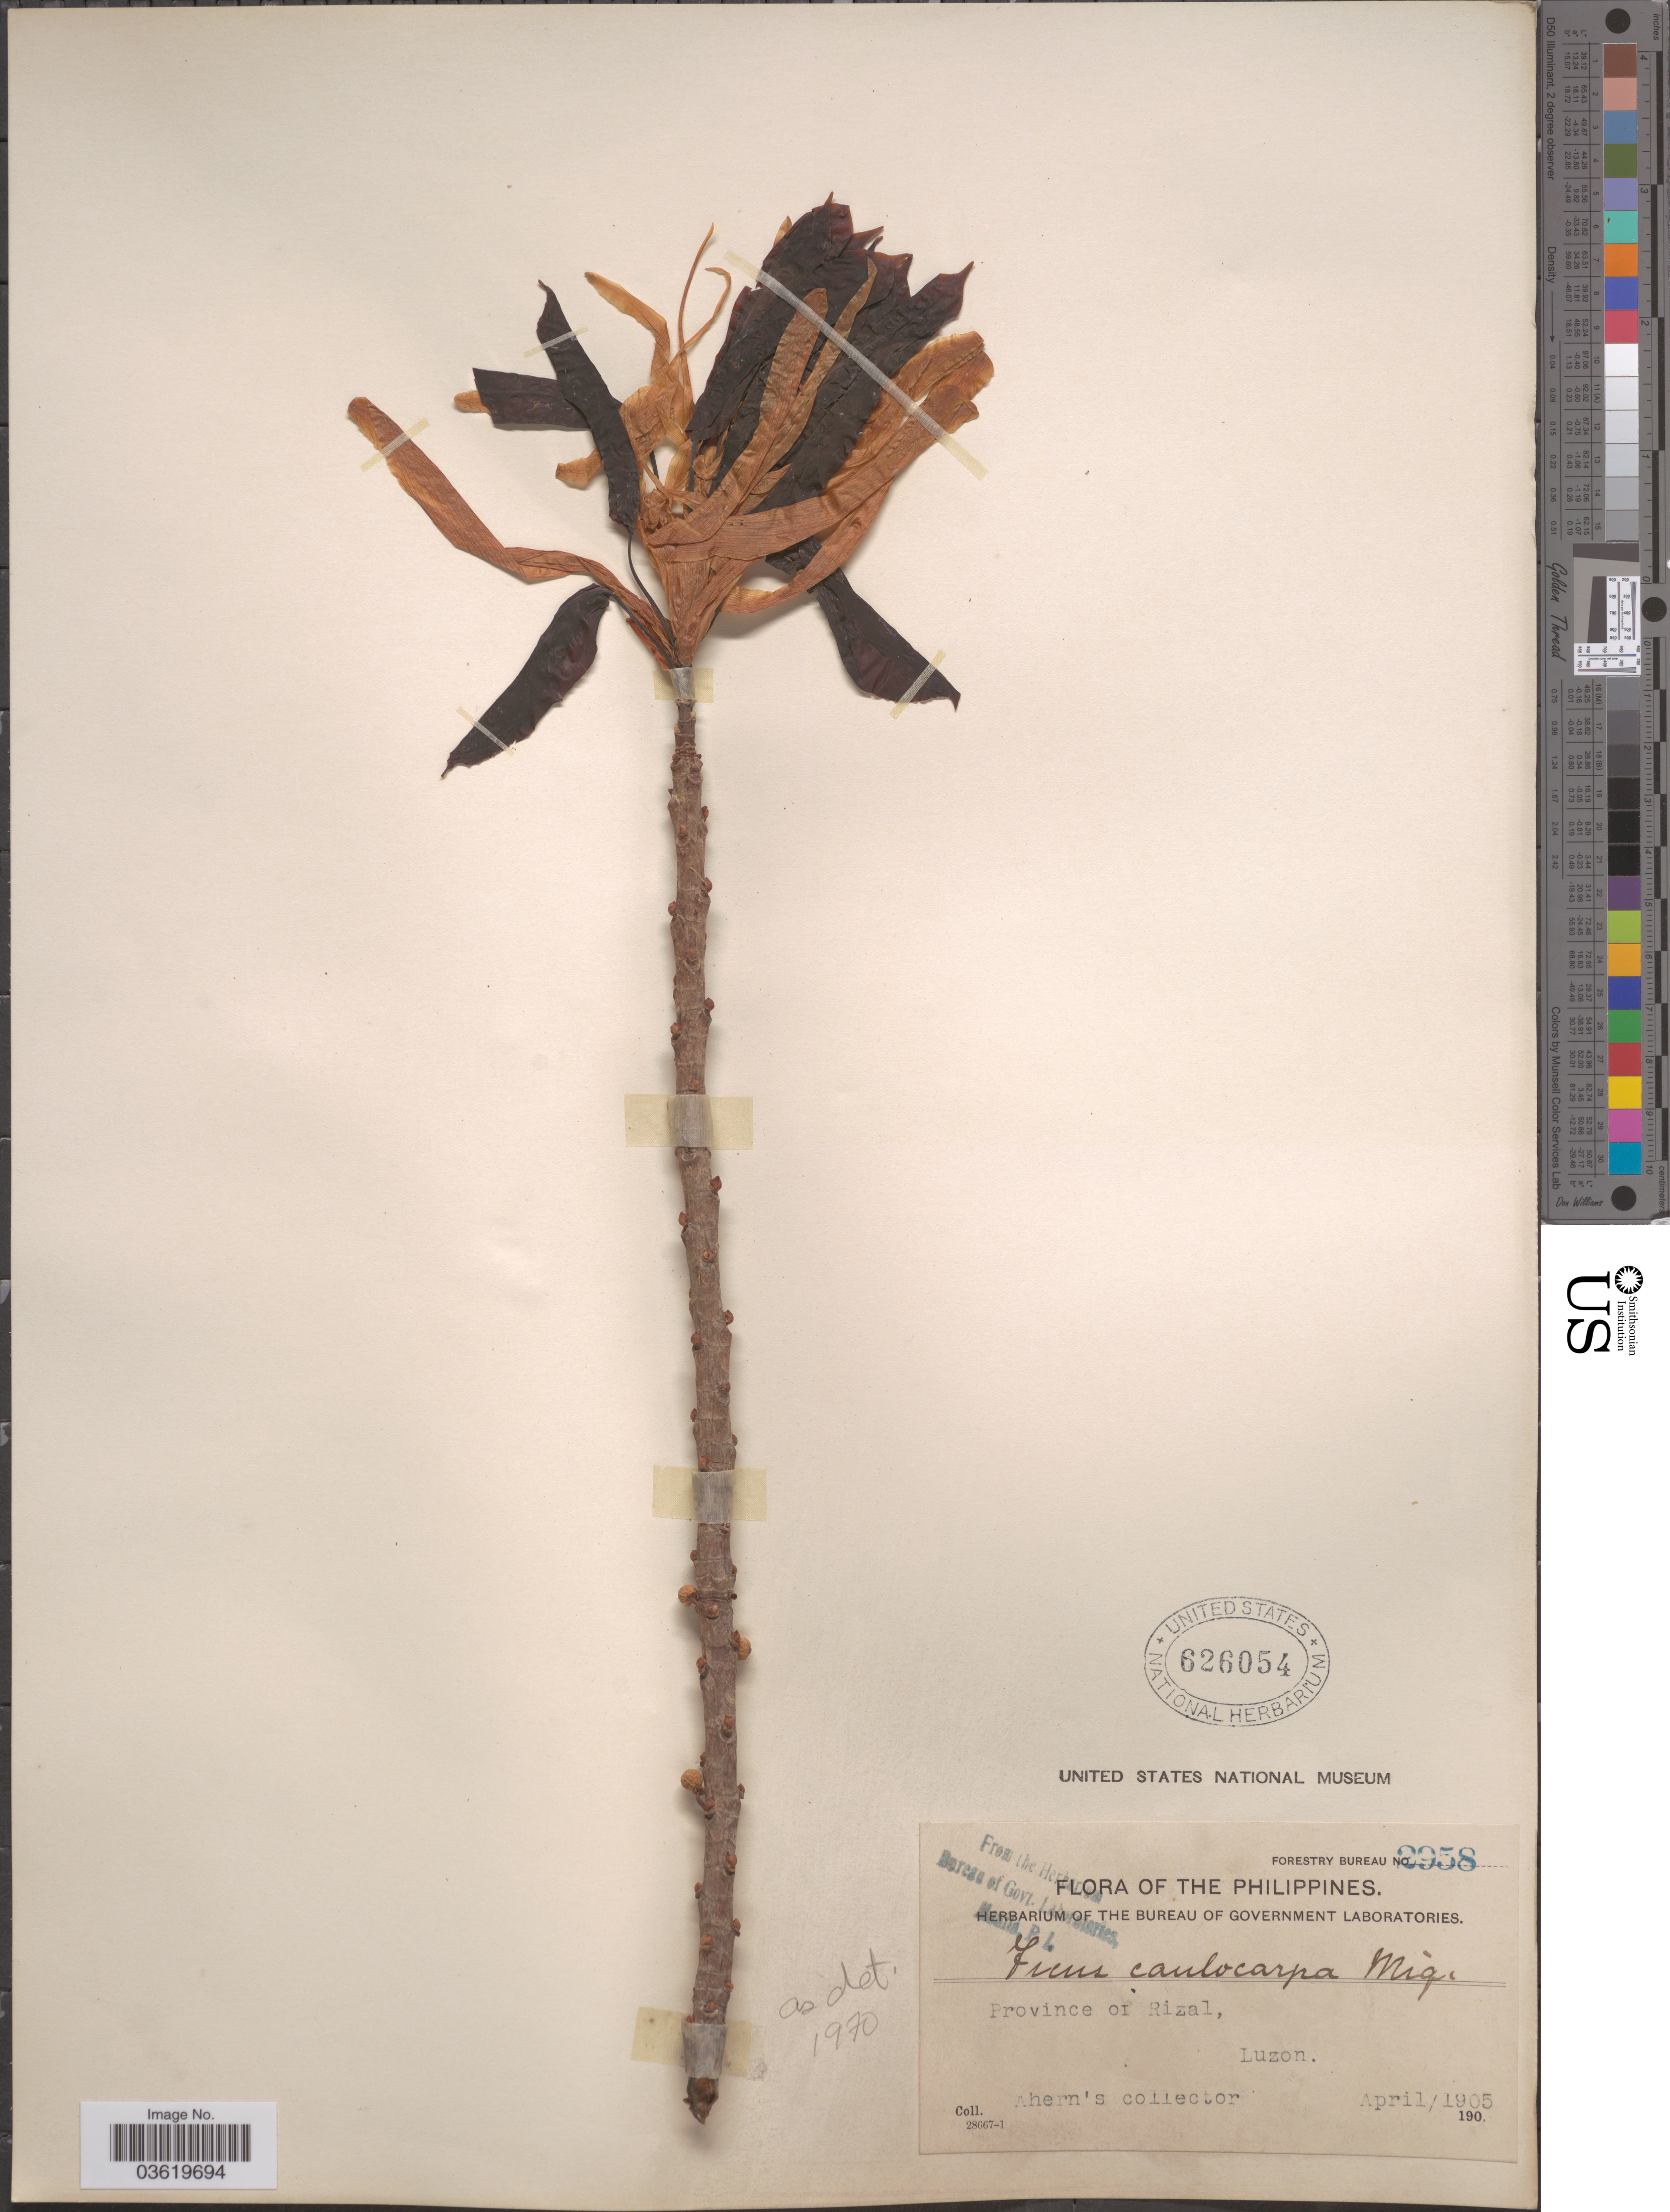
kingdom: Plantae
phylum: Tracheophyta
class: Magnoliopsida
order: Rosales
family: Moraceae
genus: Ficus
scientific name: Ficus stipulosa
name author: (Miq.) Miq.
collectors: Ahern's collector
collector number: Forestry Bureau 2958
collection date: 1905-04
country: Philippines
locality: Province of Rizal, Luzon.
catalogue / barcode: US 626054